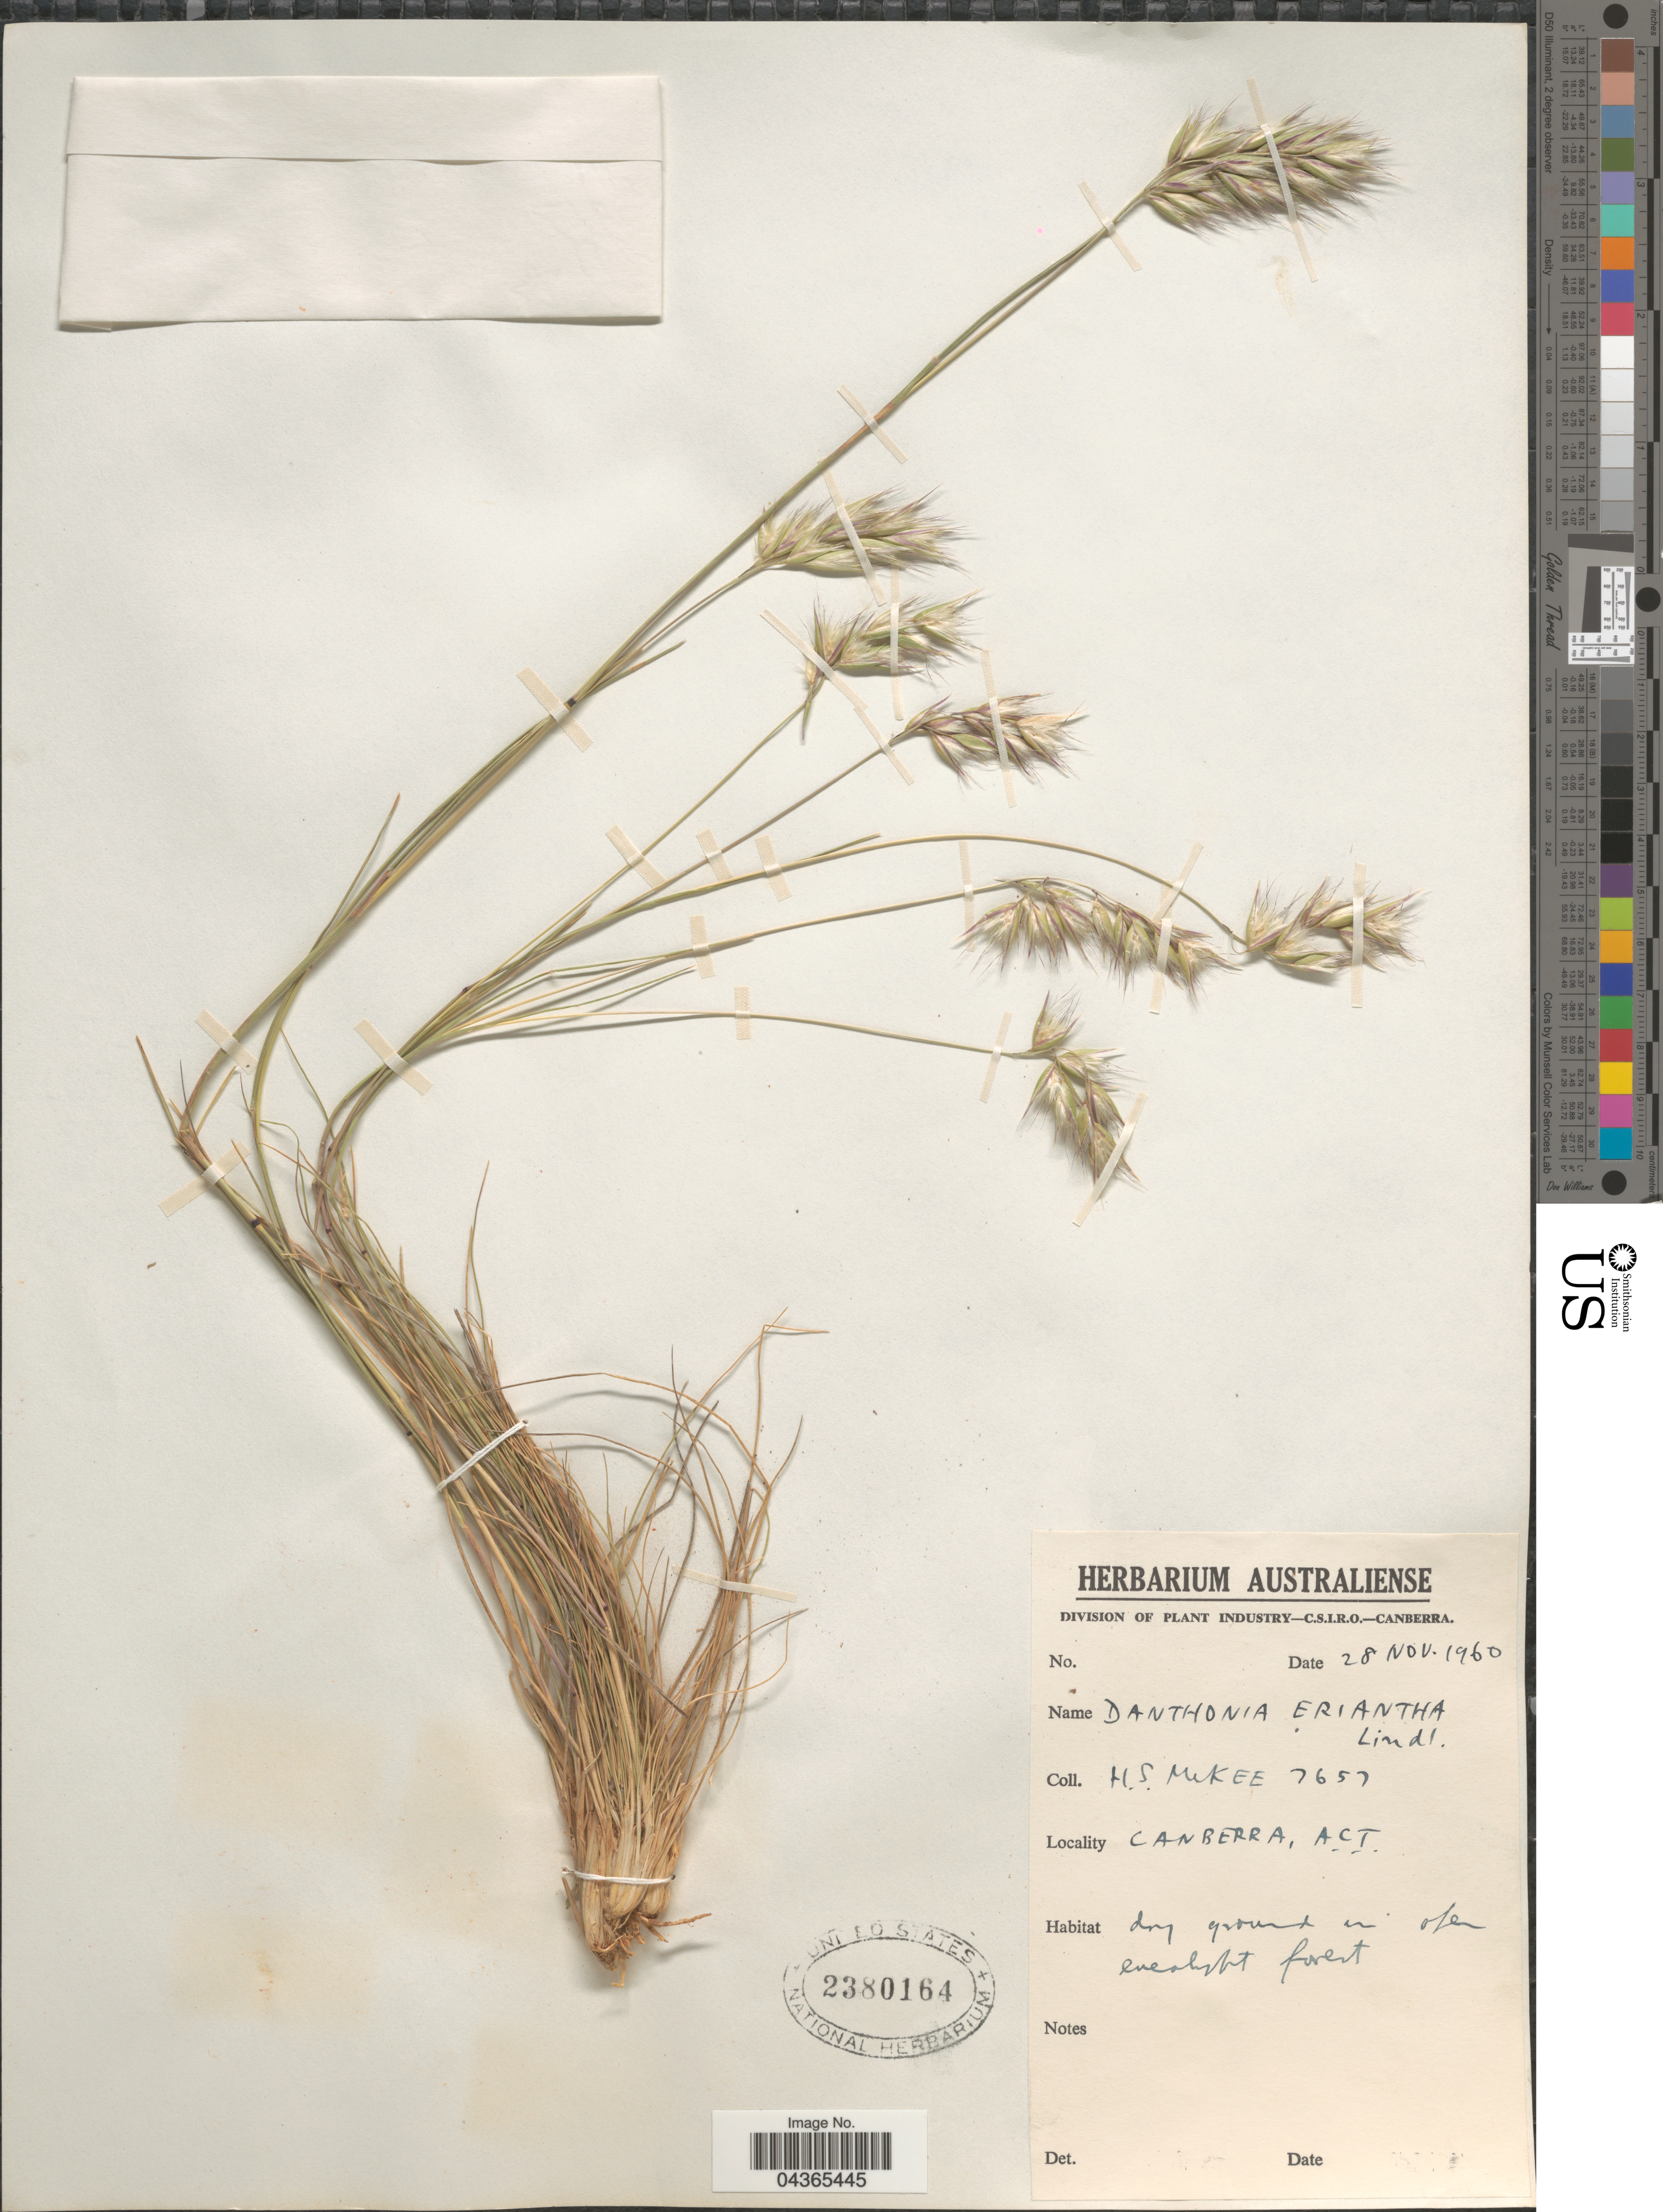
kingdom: Plantae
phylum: Tracheophyta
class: Liliopsida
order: Poales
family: Poaceae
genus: Rytidosperma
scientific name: Rytidosperma erianthum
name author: (Lindl.) Connor & Edgar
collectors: H. S. McKee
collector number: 7657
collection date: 1960-11-28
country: Australia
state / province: Australian Capital Territory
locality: Canberra, A.C.T.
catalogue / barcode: US 2380164